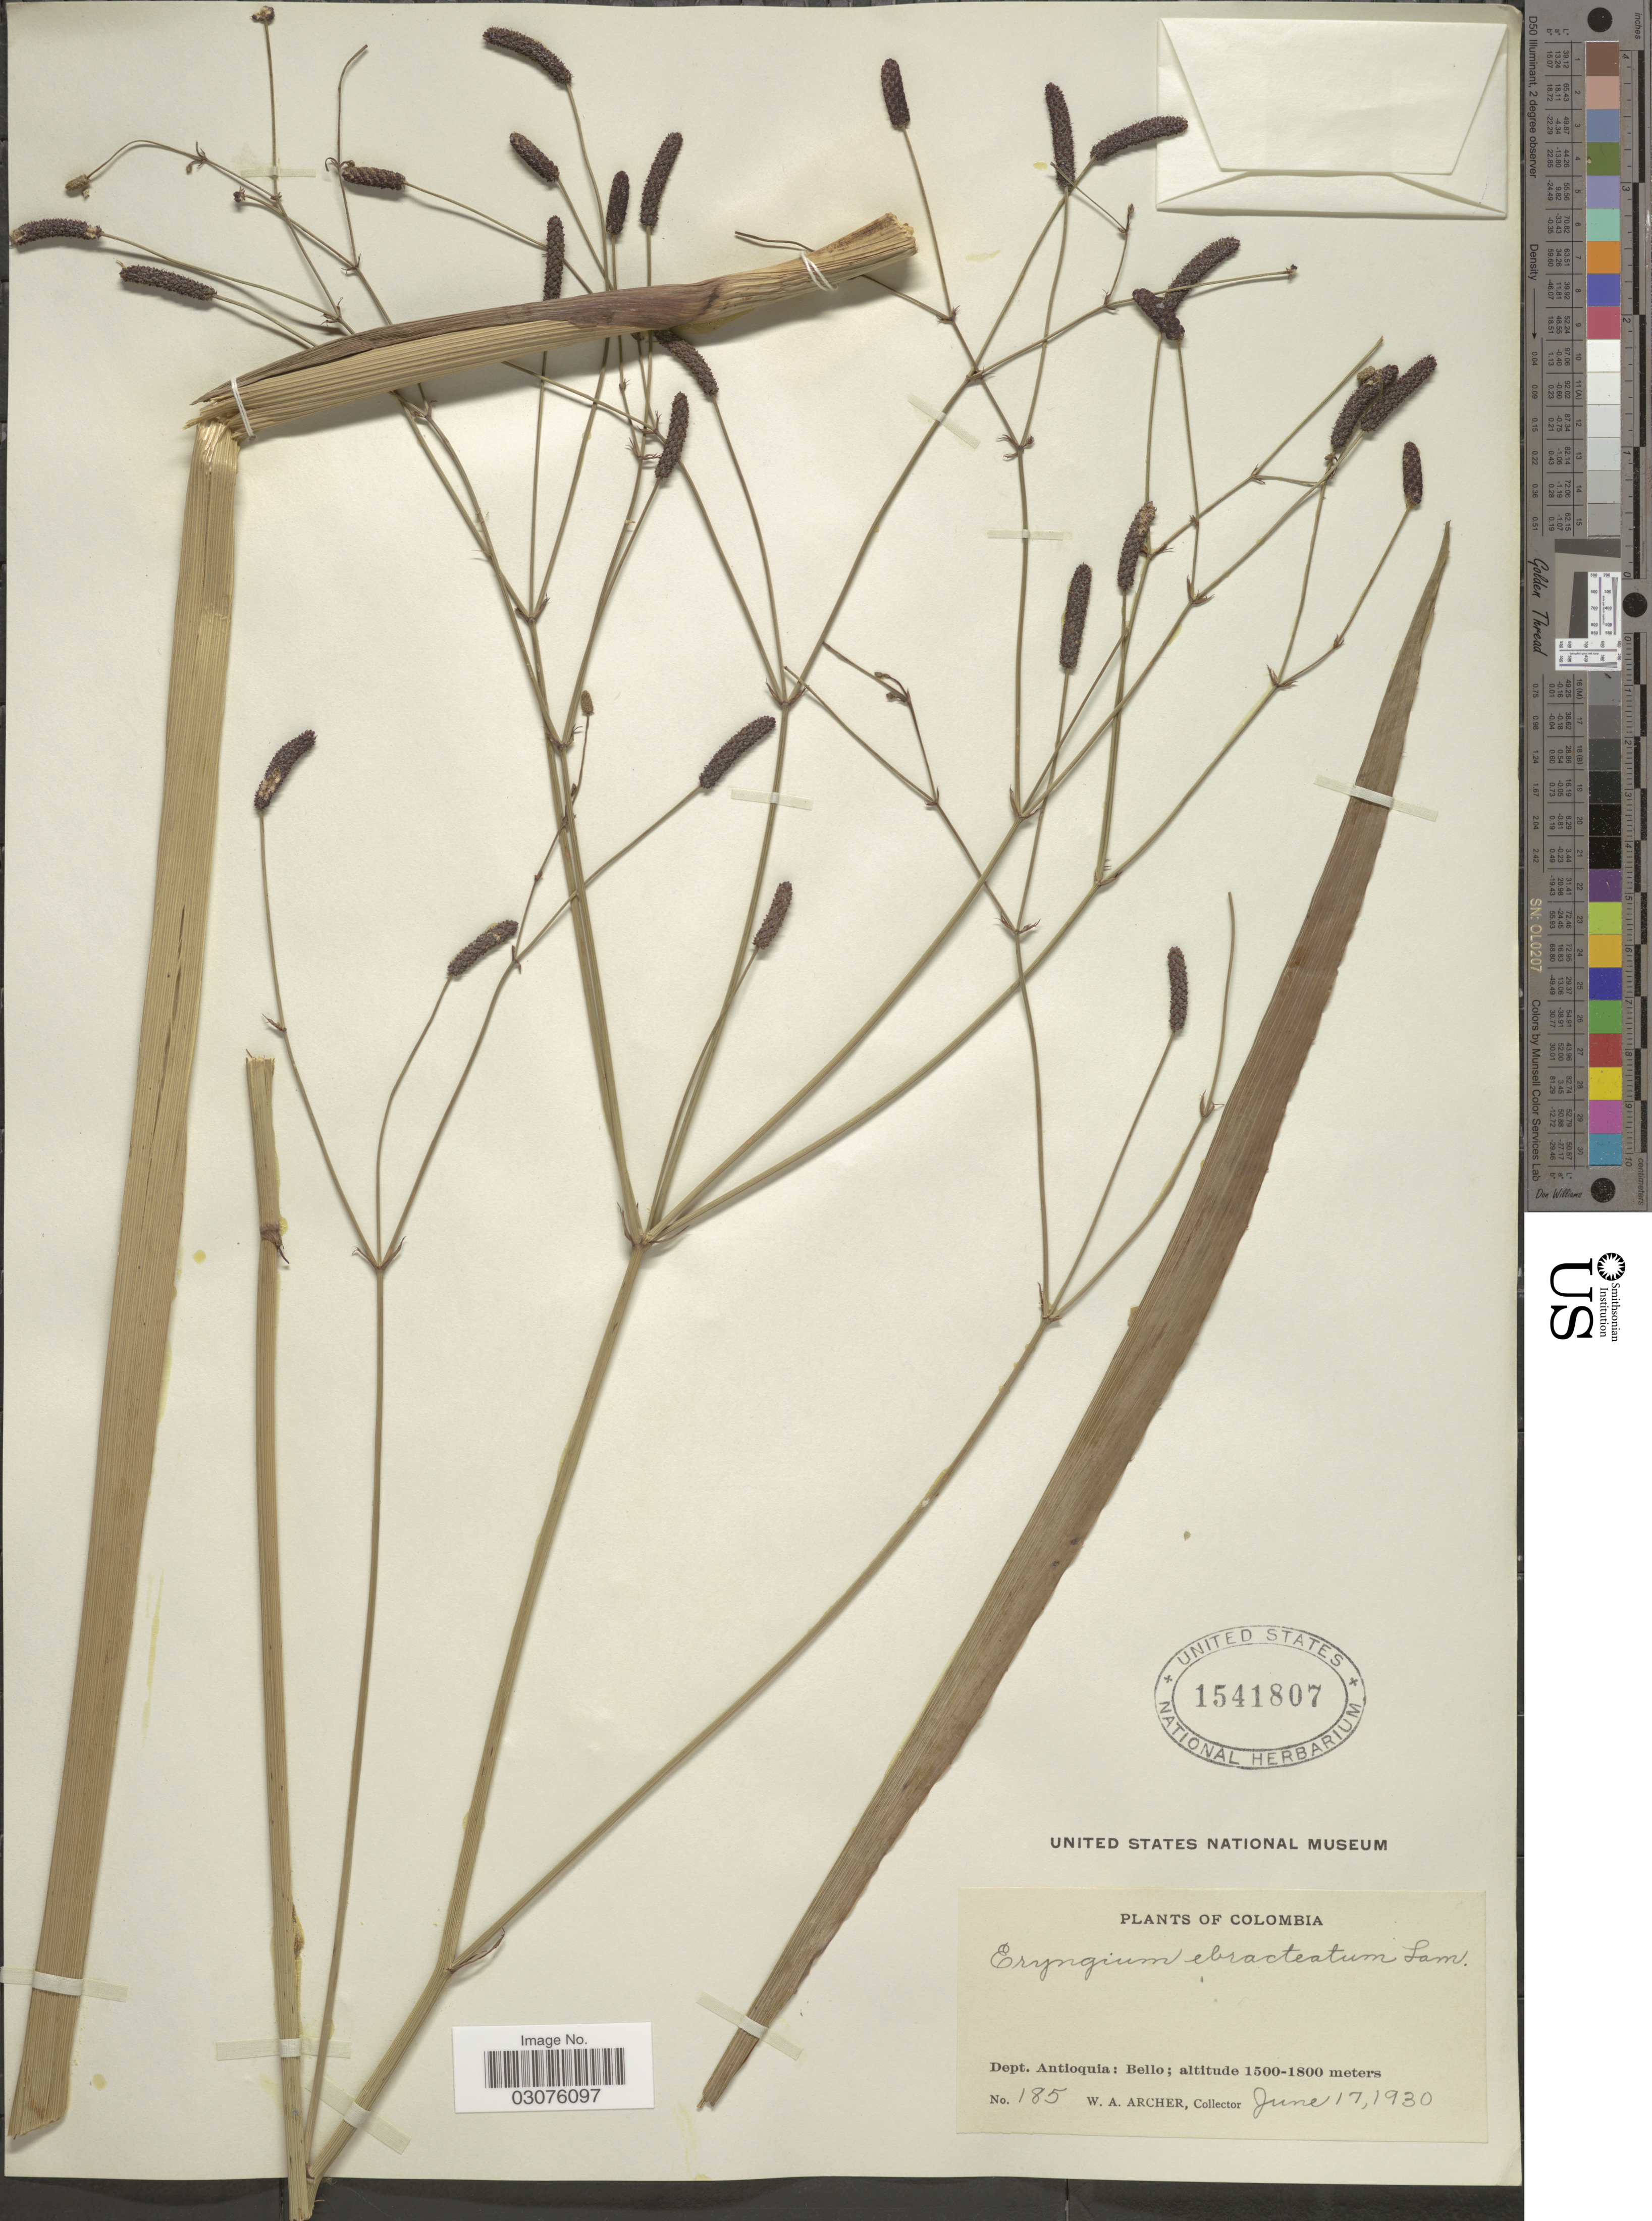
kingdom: Plantae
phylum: Tracheophyta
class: Magnoliopsida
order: Apiales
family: Apiaceae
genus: Eryngium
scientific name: Eryngium ebracteatum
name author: Lam.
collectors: W. Archer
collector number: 185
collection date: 1930-06-17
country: Colombia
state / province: Antioquia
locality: Dept. Antioquia: Bello.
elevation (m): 1500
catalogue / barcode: US 1541807